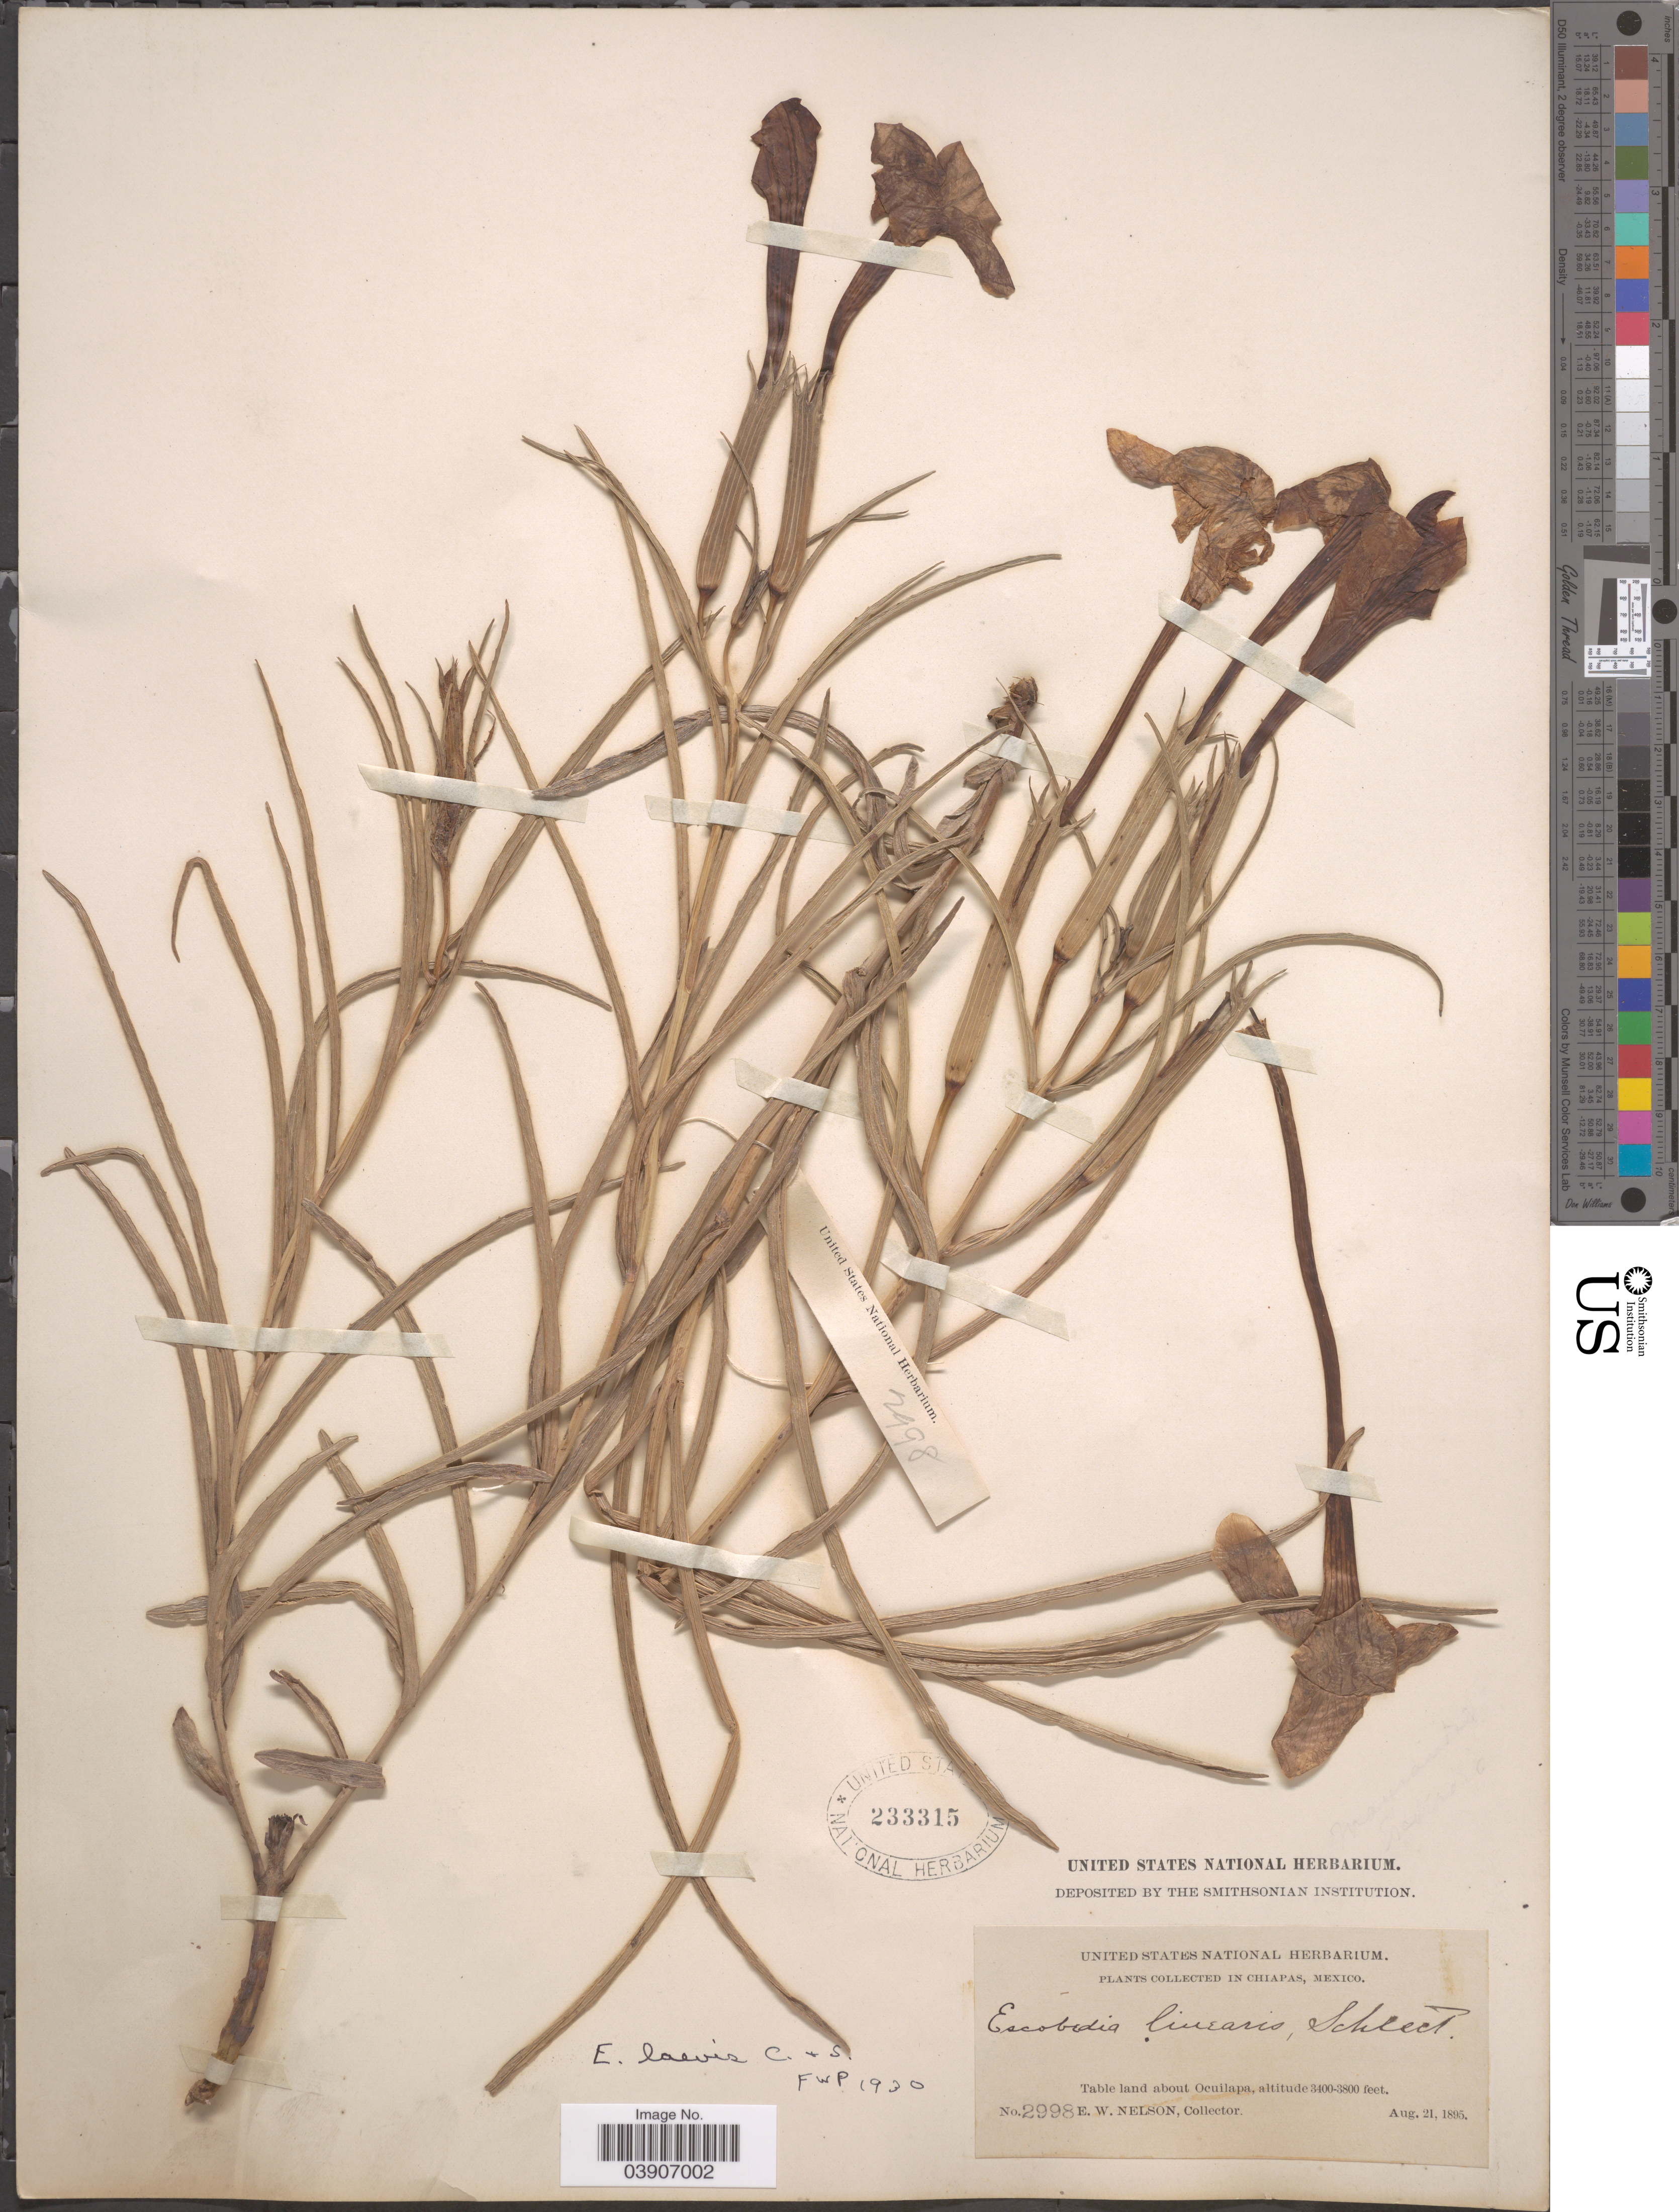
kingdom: Plantae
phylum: Tracheophyta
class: Magnoliopsida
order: Lamiales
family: Orobanchaceae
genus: Escobedia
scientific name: Escobedia laevis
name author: Schltdl. & Cham.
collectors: E. W. Nelson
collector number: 2998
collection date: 1895-08-21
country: Mexico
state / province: Chiapas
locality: Table land about Ocuilapa.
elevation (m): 1036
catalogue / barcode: US 233315